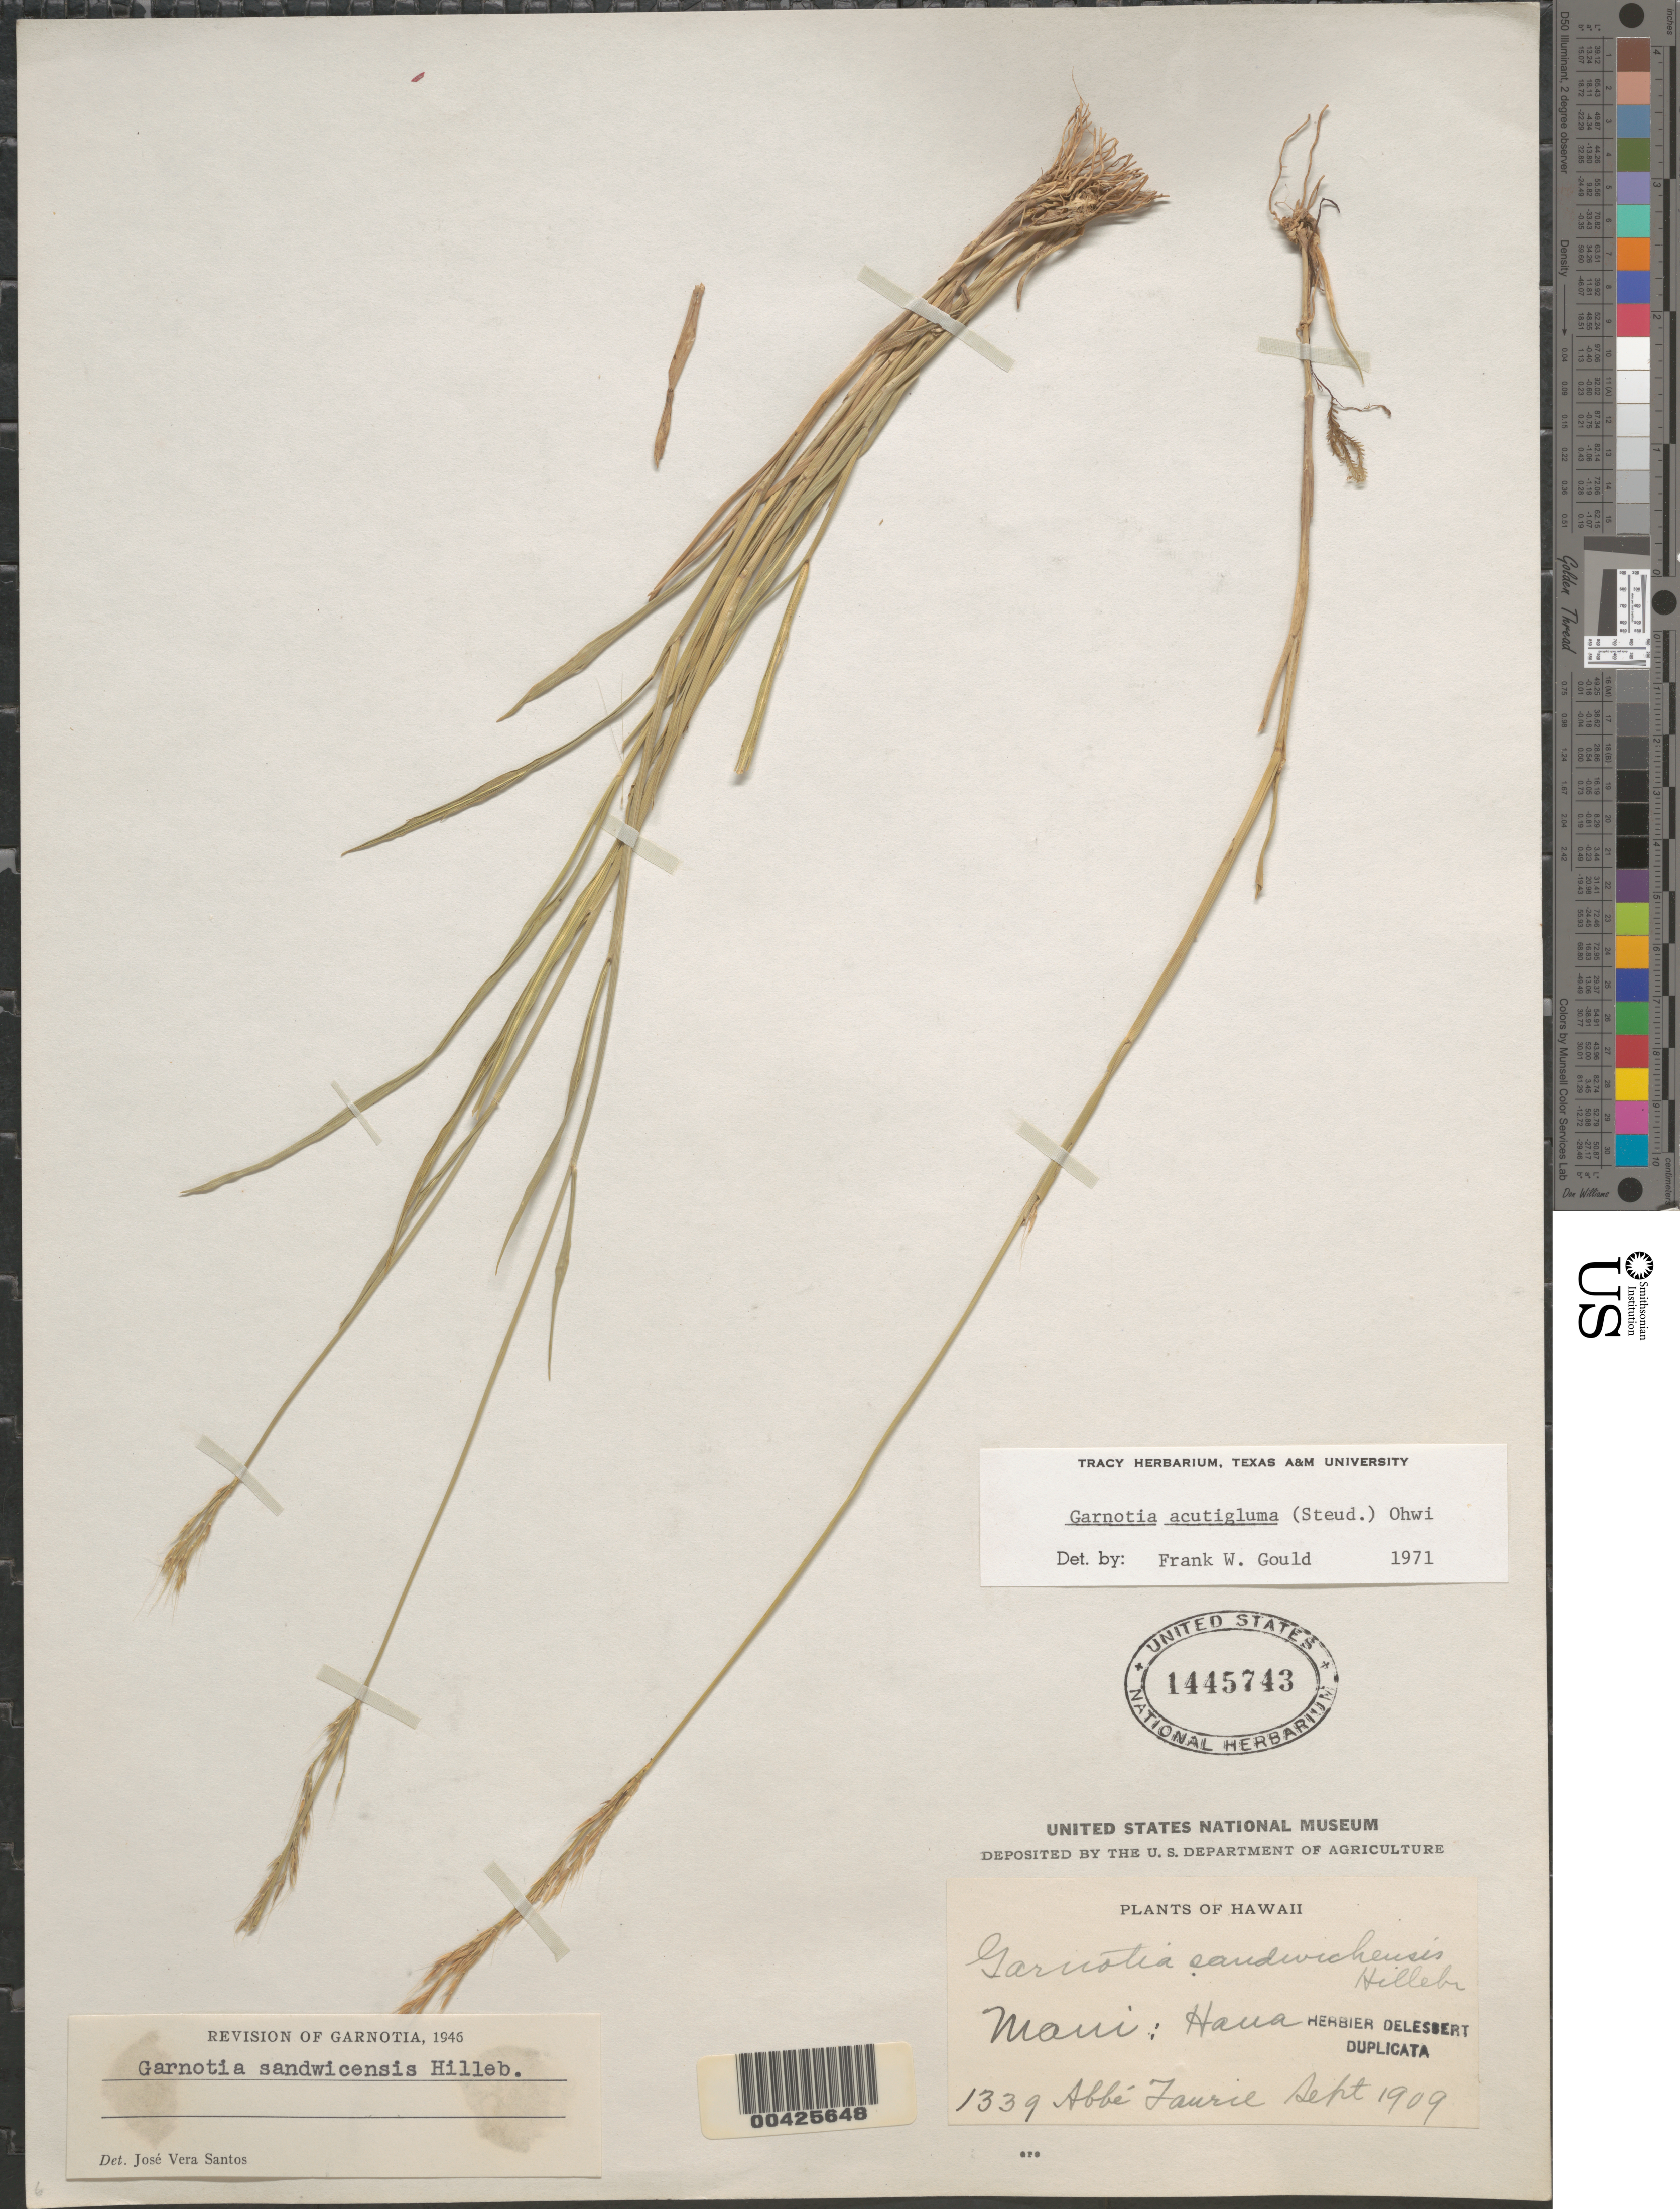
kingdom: Plantae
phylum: Tracheophyta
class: Liliopsida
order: Poales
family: Poaceae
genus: Garnotia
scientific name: Garnotia acutigluma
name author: (Steud.) Ohwi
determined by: Gould, F. W.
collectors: A. Faurie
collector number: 1339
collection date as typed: Sep 1909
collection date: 1909-09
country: United States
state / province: Hawaii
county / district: Maui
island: Maui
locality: Hana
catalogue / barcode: US 1445743